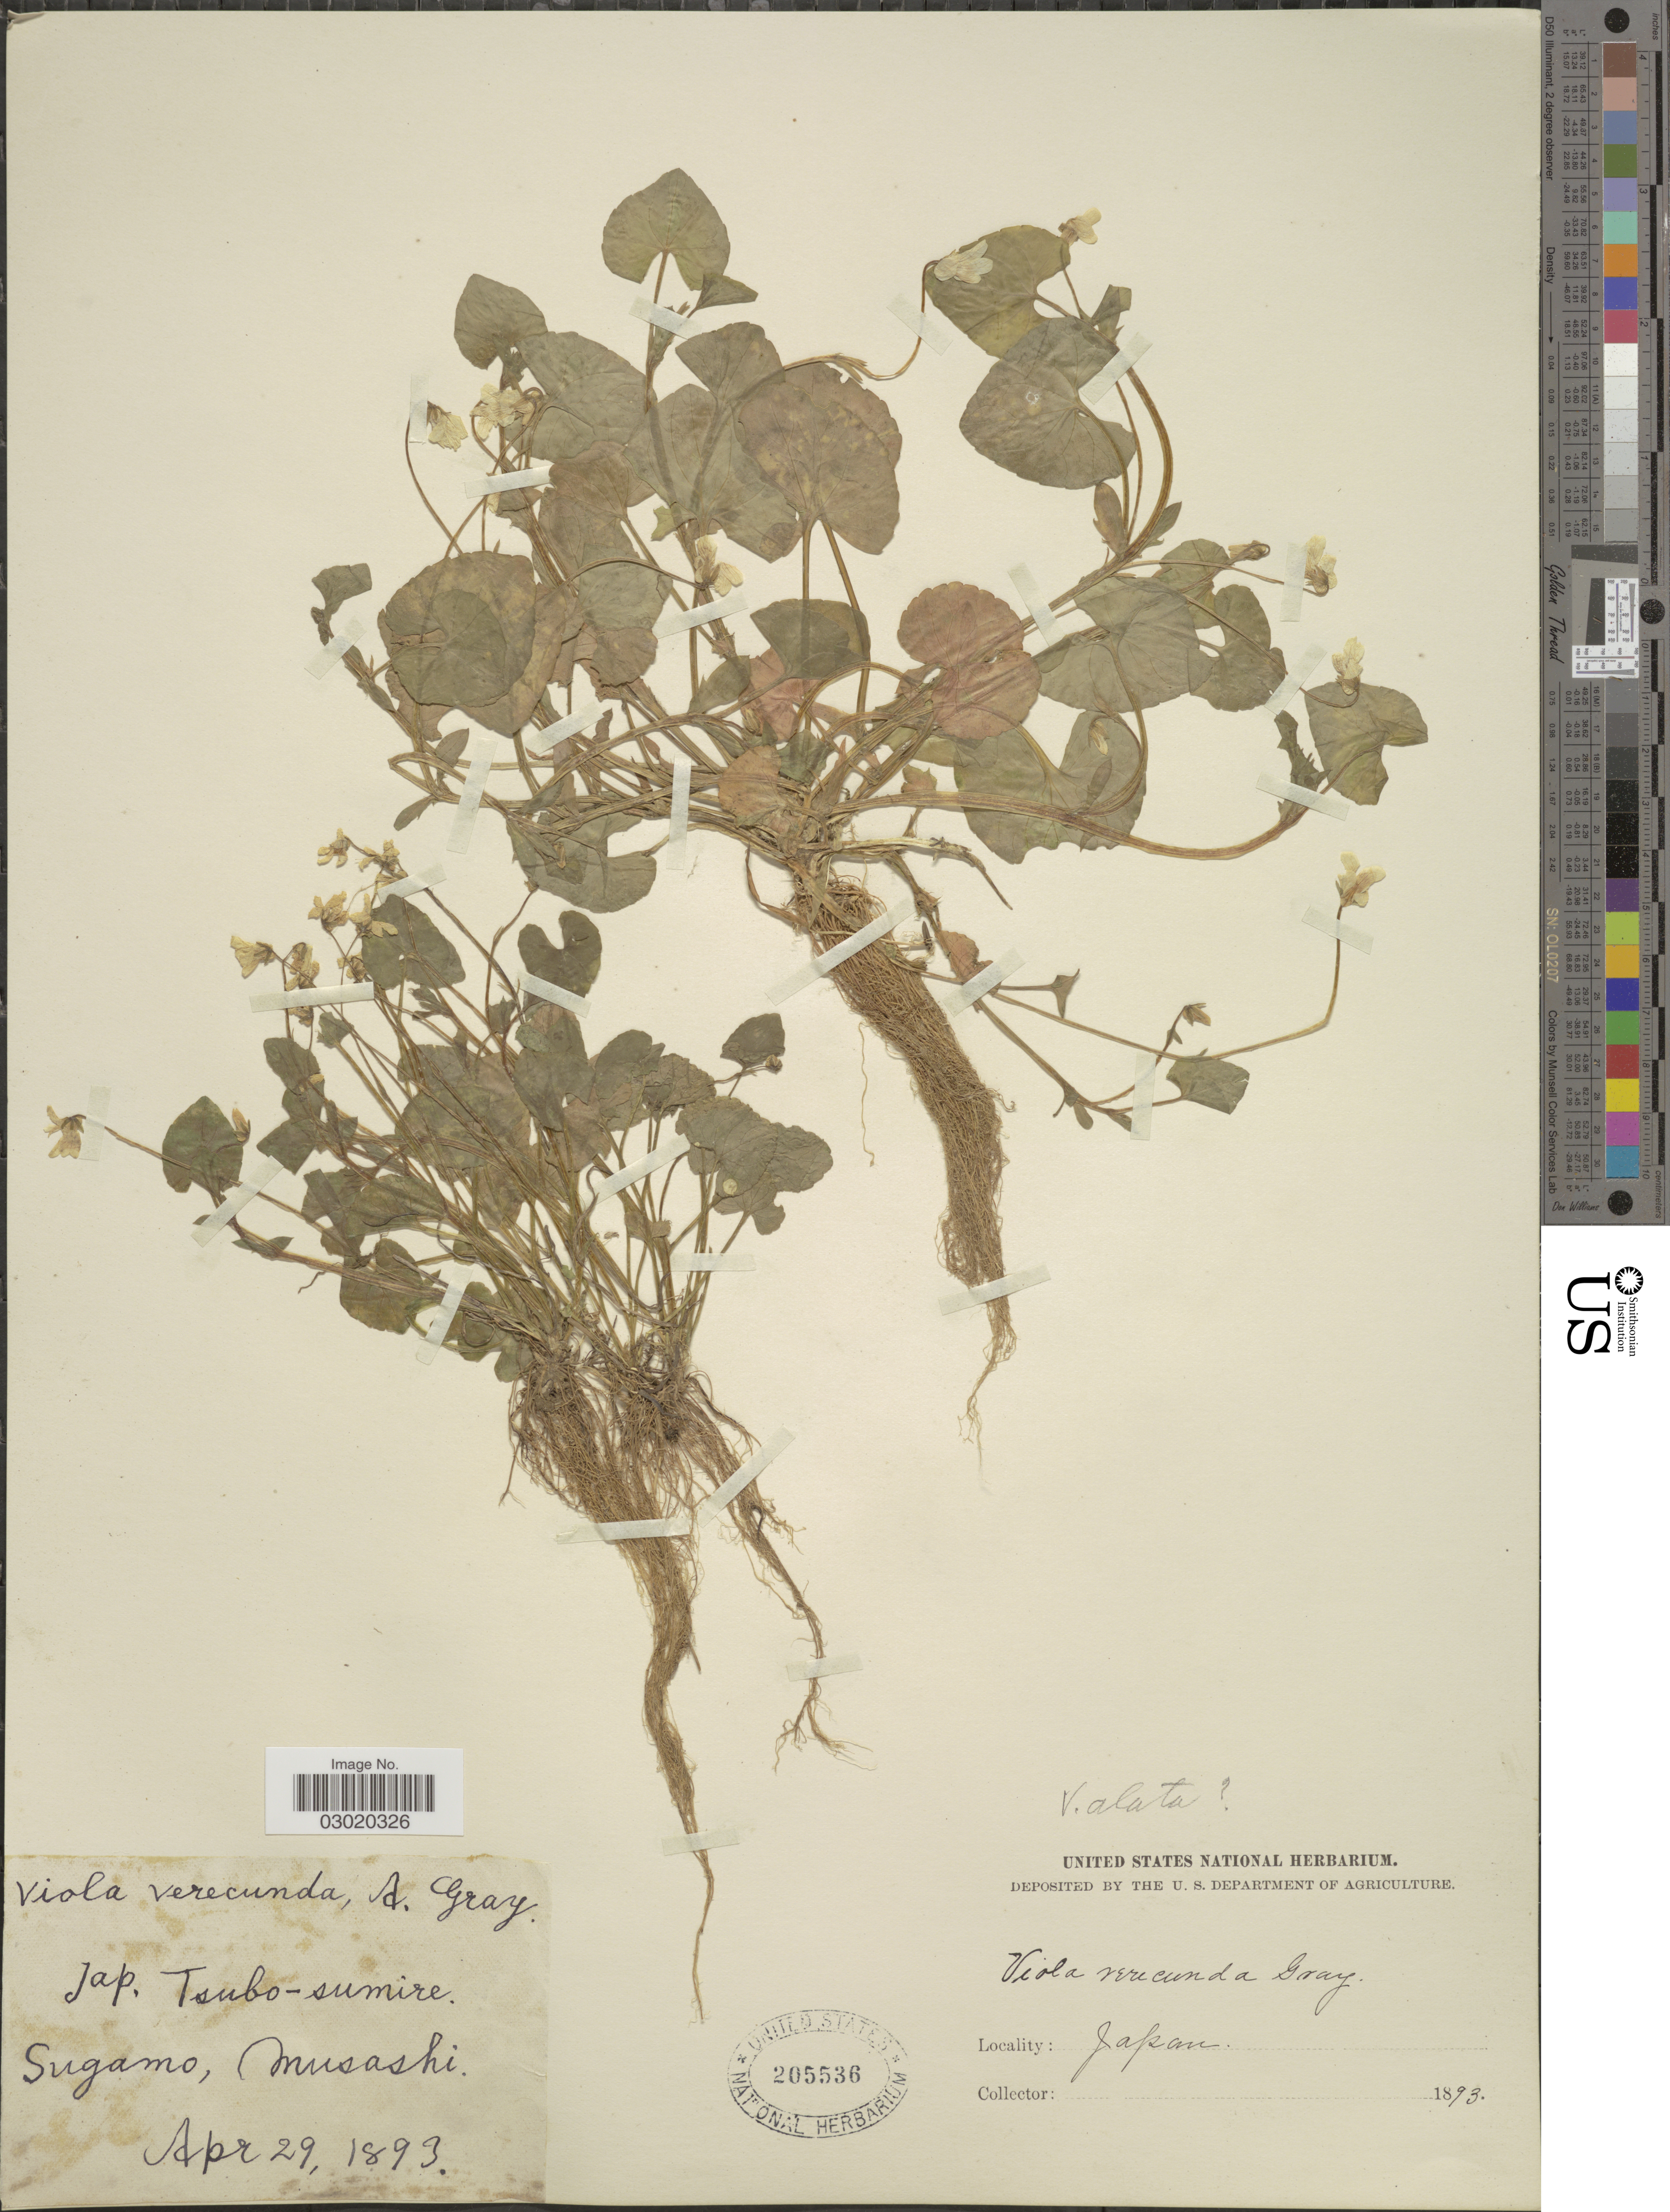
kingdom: Plantae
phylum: Tracheophyta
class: Magnoliopsida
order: Malpighiales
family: Violaceae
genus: Viola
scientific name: Viola verecunda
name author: A. Gray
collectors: ex herb. United States National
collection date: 1893-04-29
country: Japan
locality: Sugamo, Musashi.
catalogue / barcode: US 205536